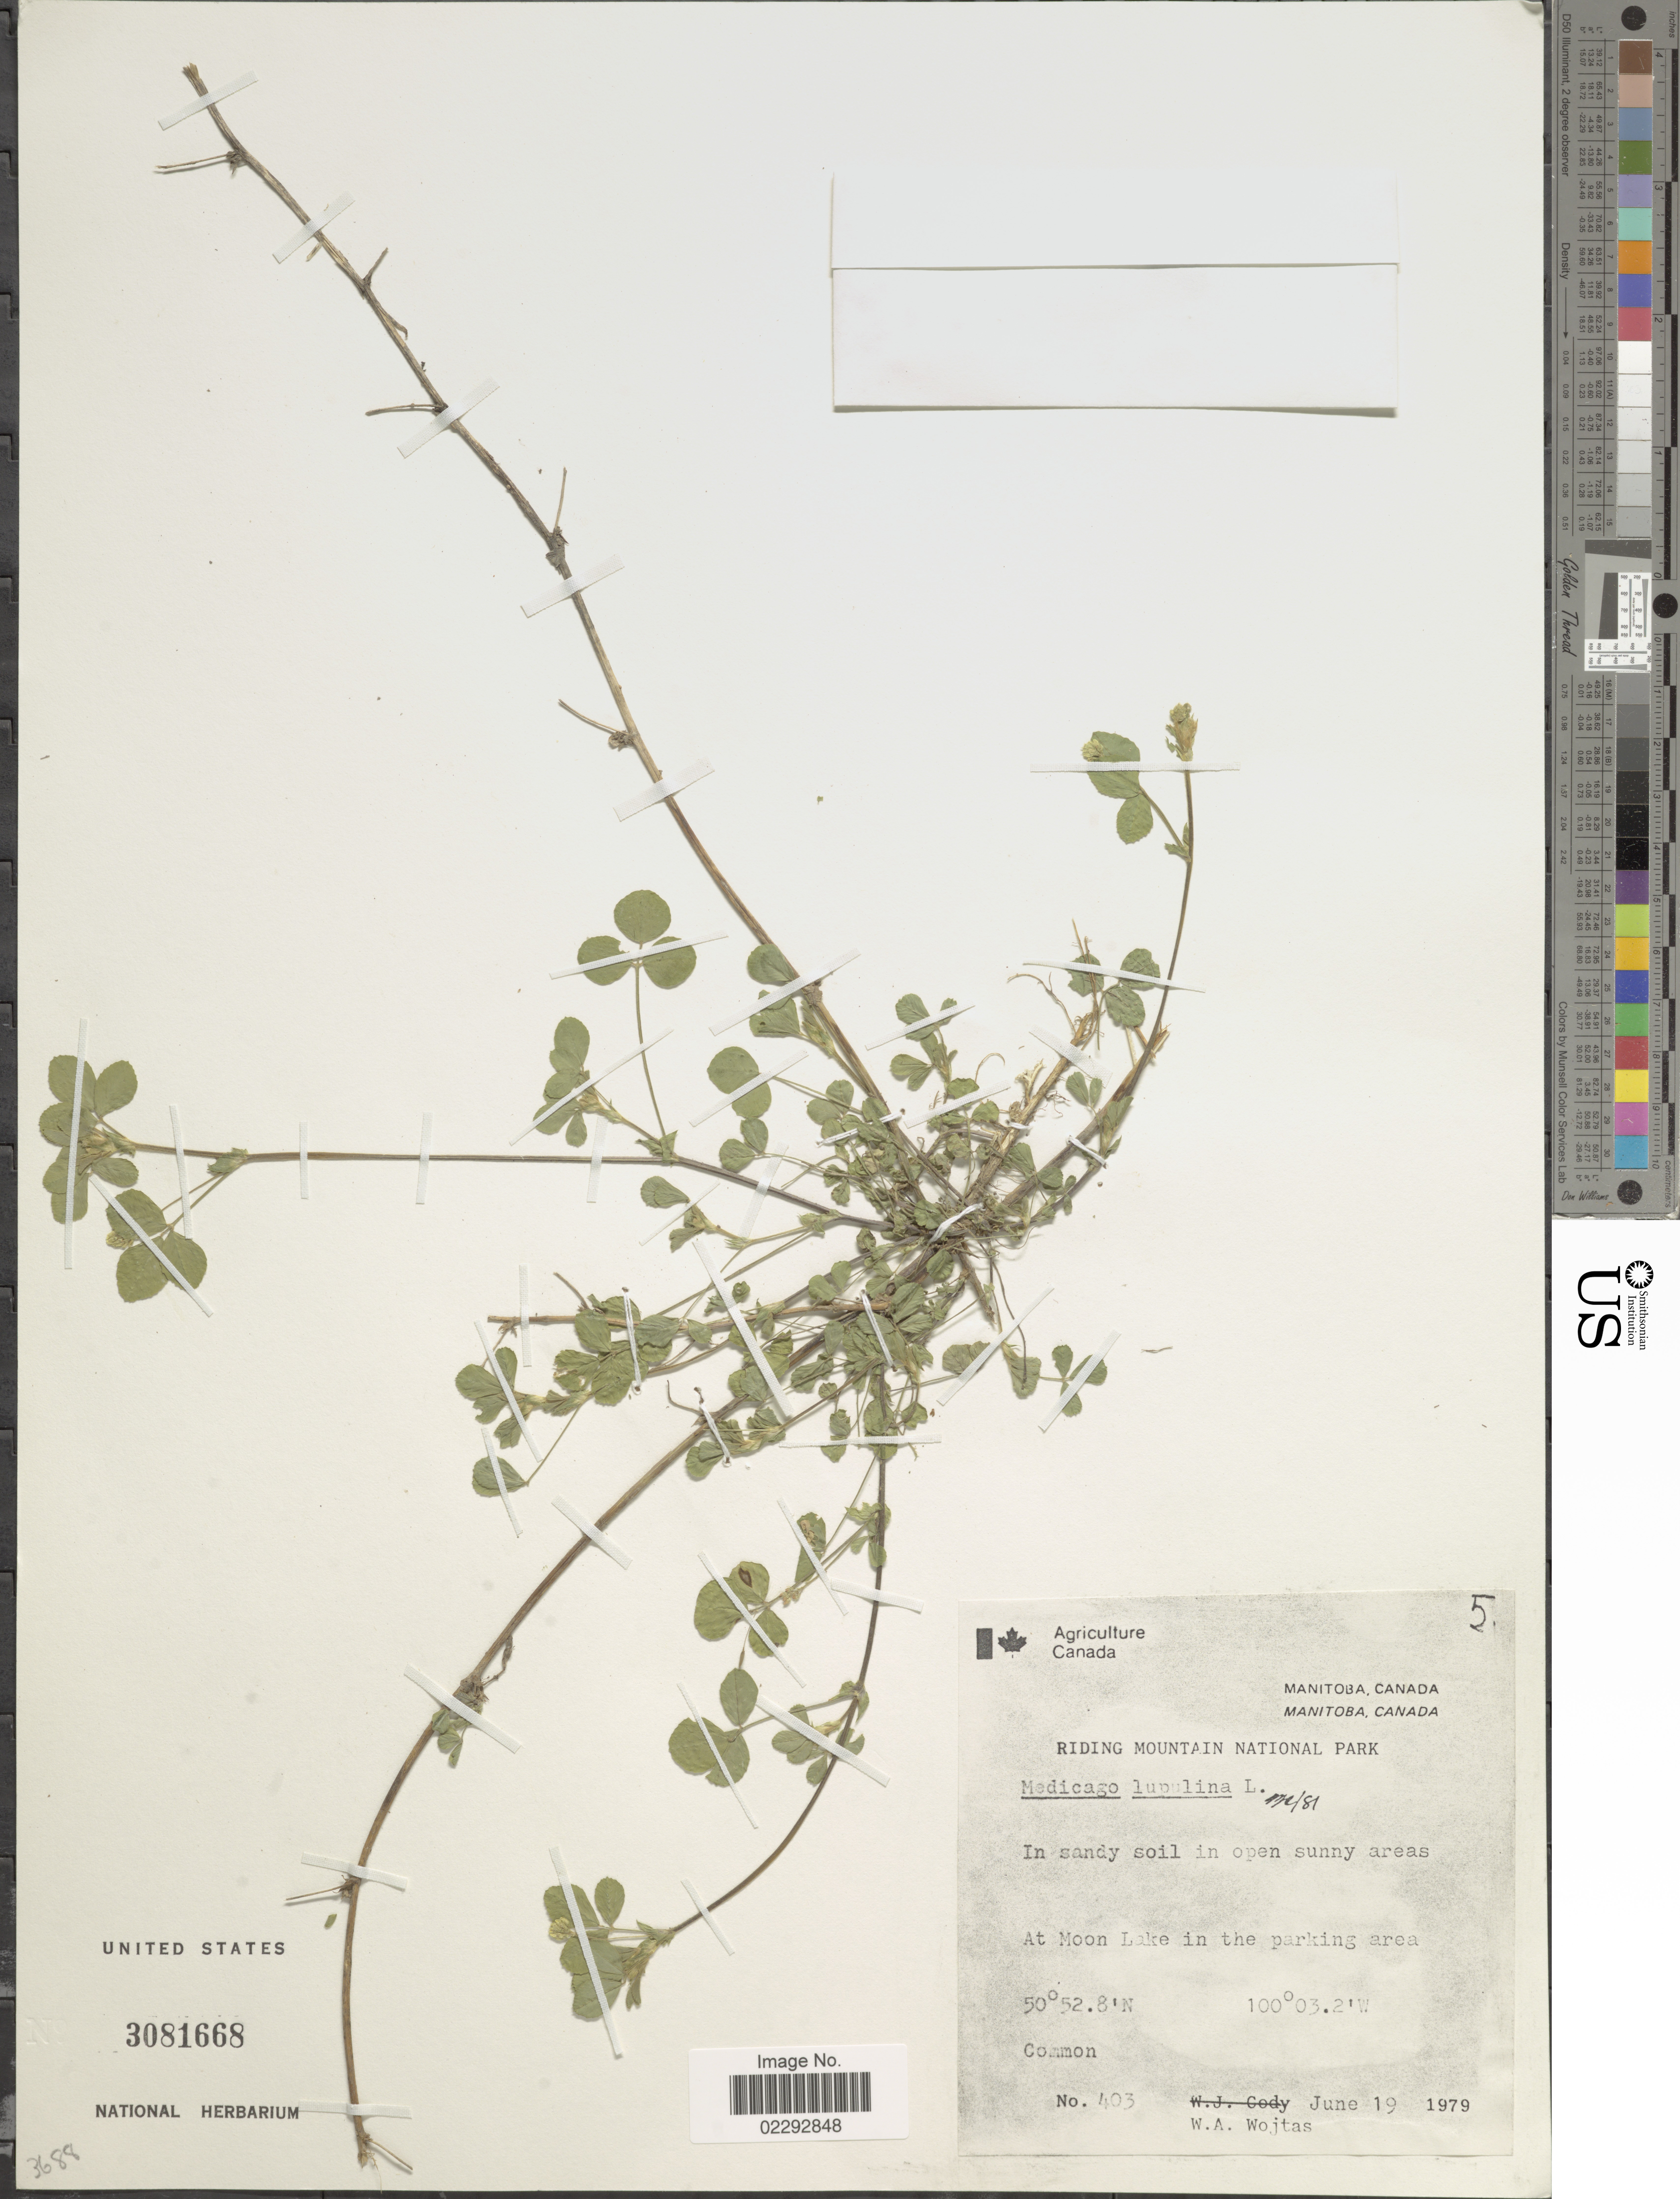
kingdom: Plantae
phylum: Tracheophyta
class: Magnoliopsida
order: Fabales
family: Fabaceae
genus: Medicago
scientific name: Medicago lupulina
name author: L.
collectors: W. Wojtas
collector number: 403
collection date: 1979-06-19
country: Canada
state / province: Manitoba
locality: Manitoba, Canada. At Moon Lake in the parking area.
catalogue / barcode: US 3081668